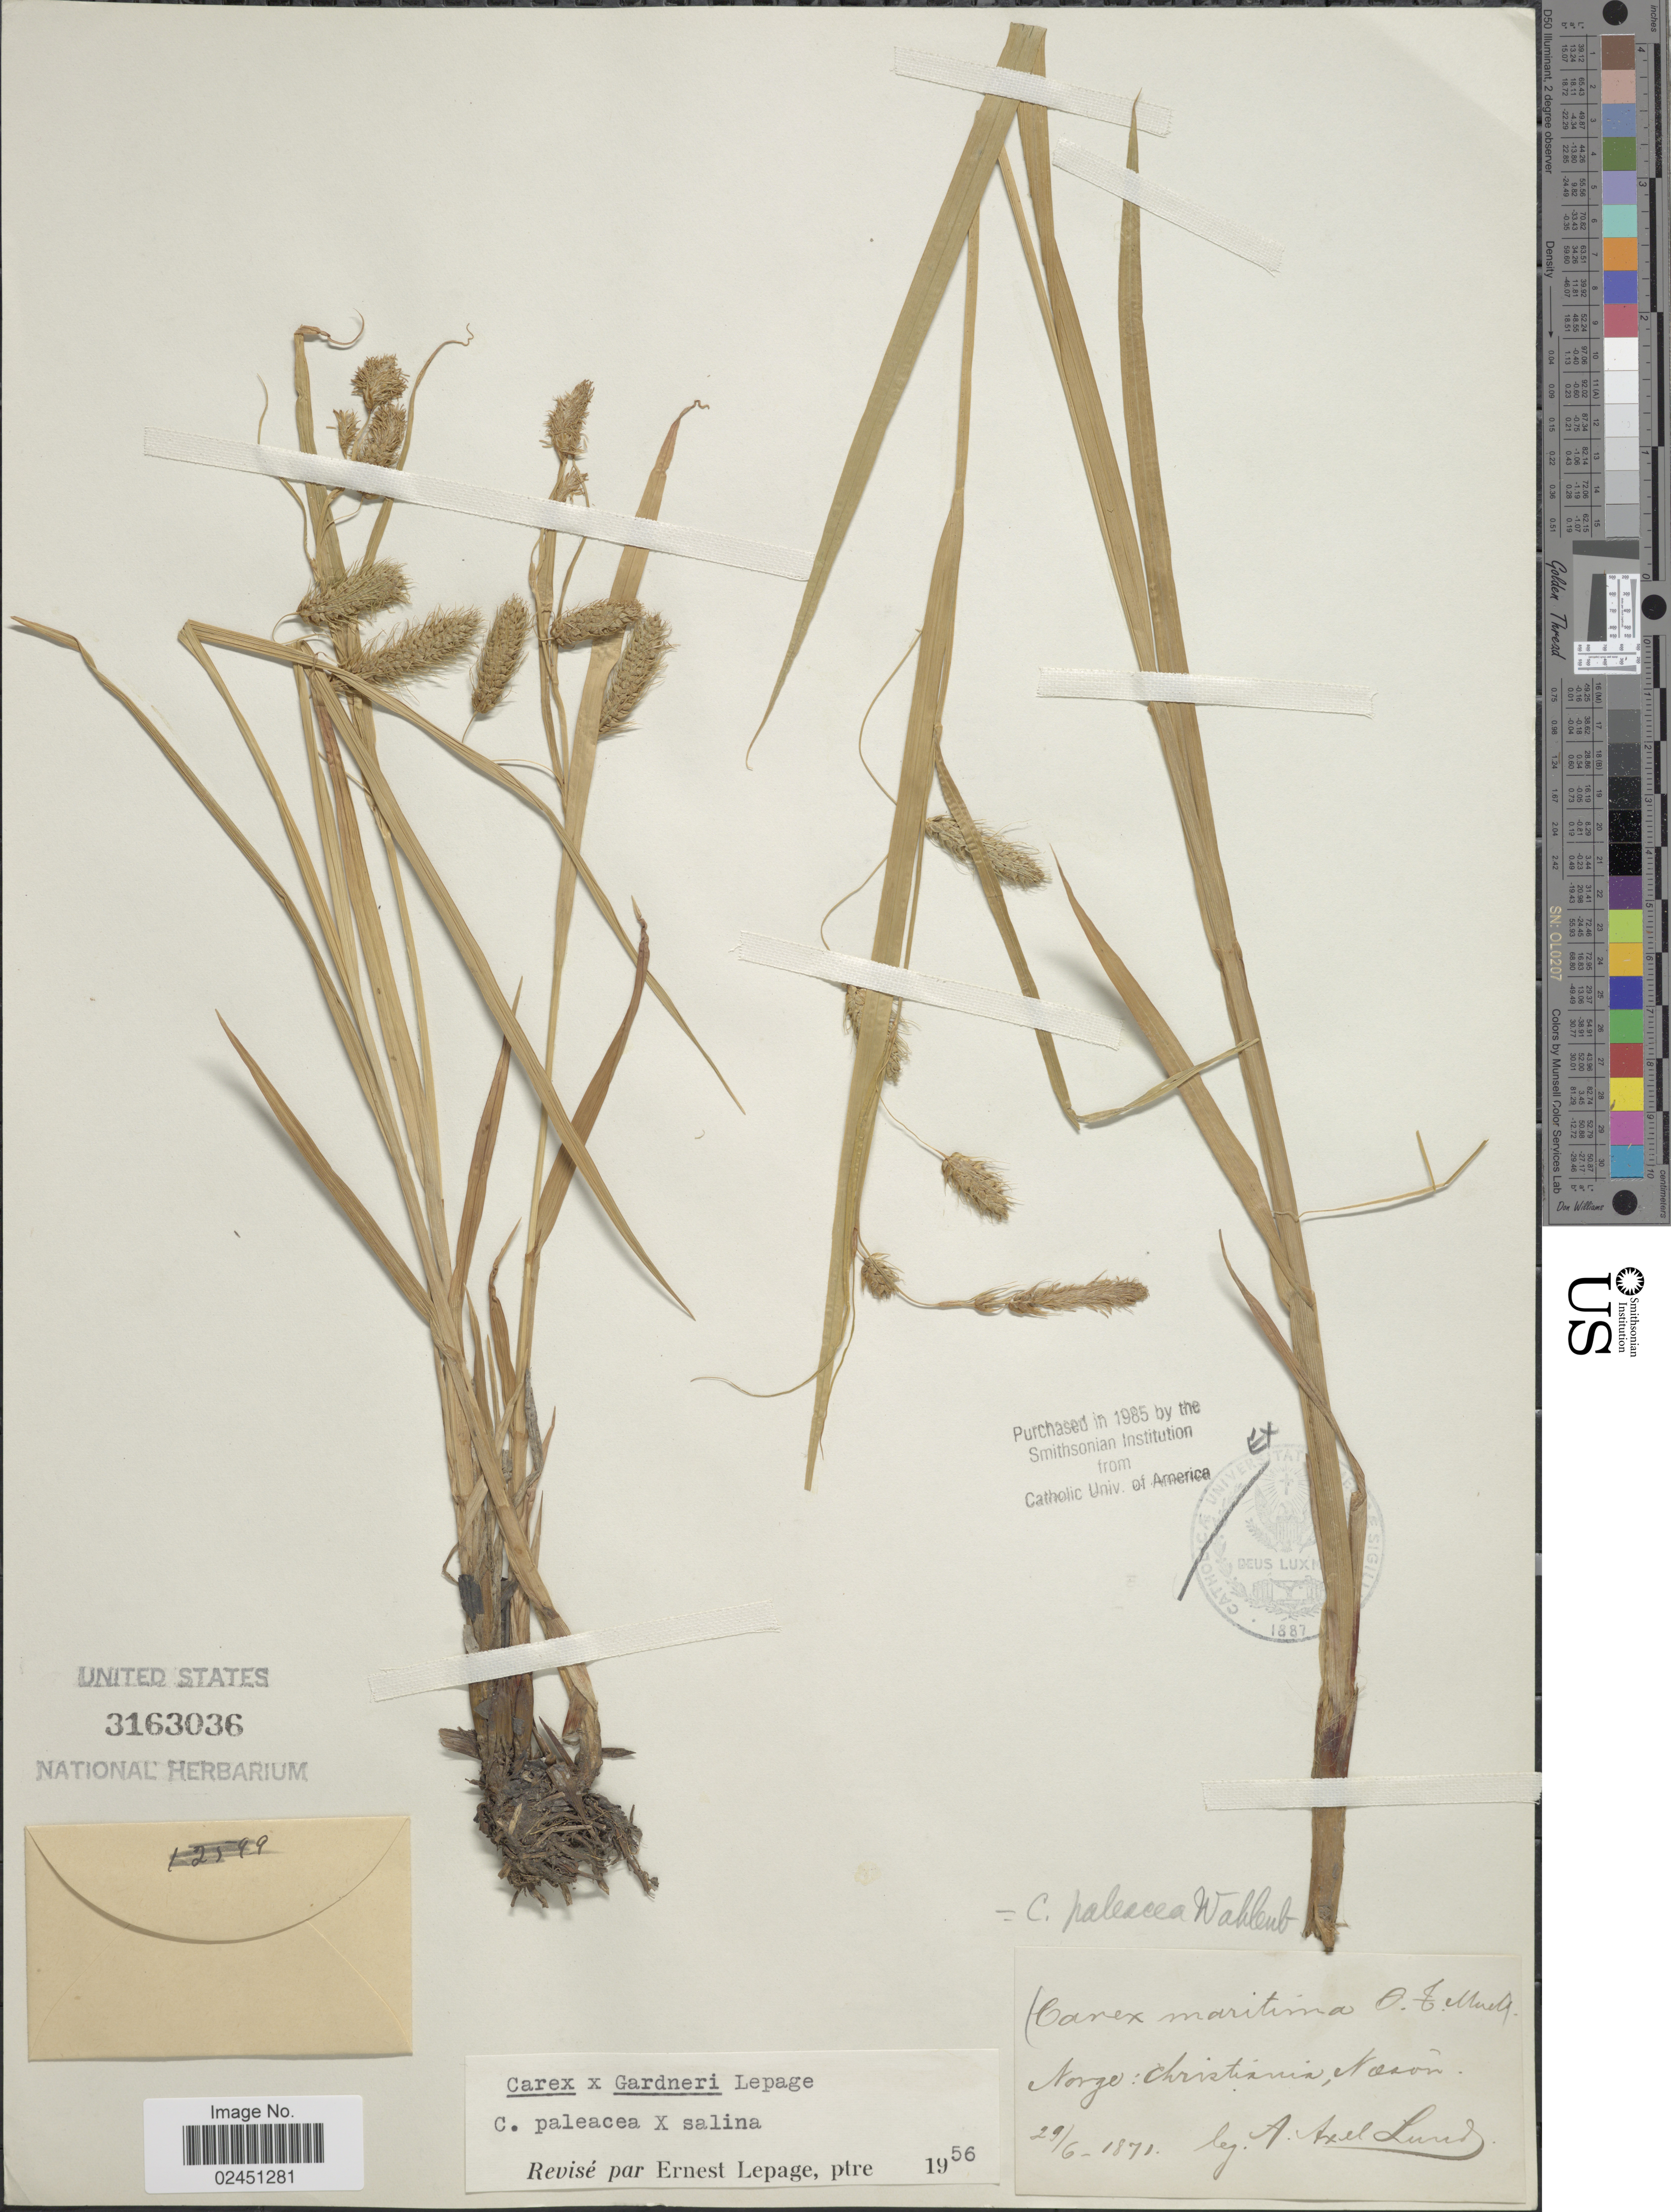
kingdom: Plantae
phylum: Tracheophyta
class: Liliopsida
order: Poales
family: Cyperaceae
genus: Carex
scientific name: Carex paleacea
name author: Schreb. ex Wahlenb.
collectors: A. Lund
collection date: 1871-06-29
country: Norway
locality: Norge: Christiania, Mæson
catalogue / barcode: US 3163036